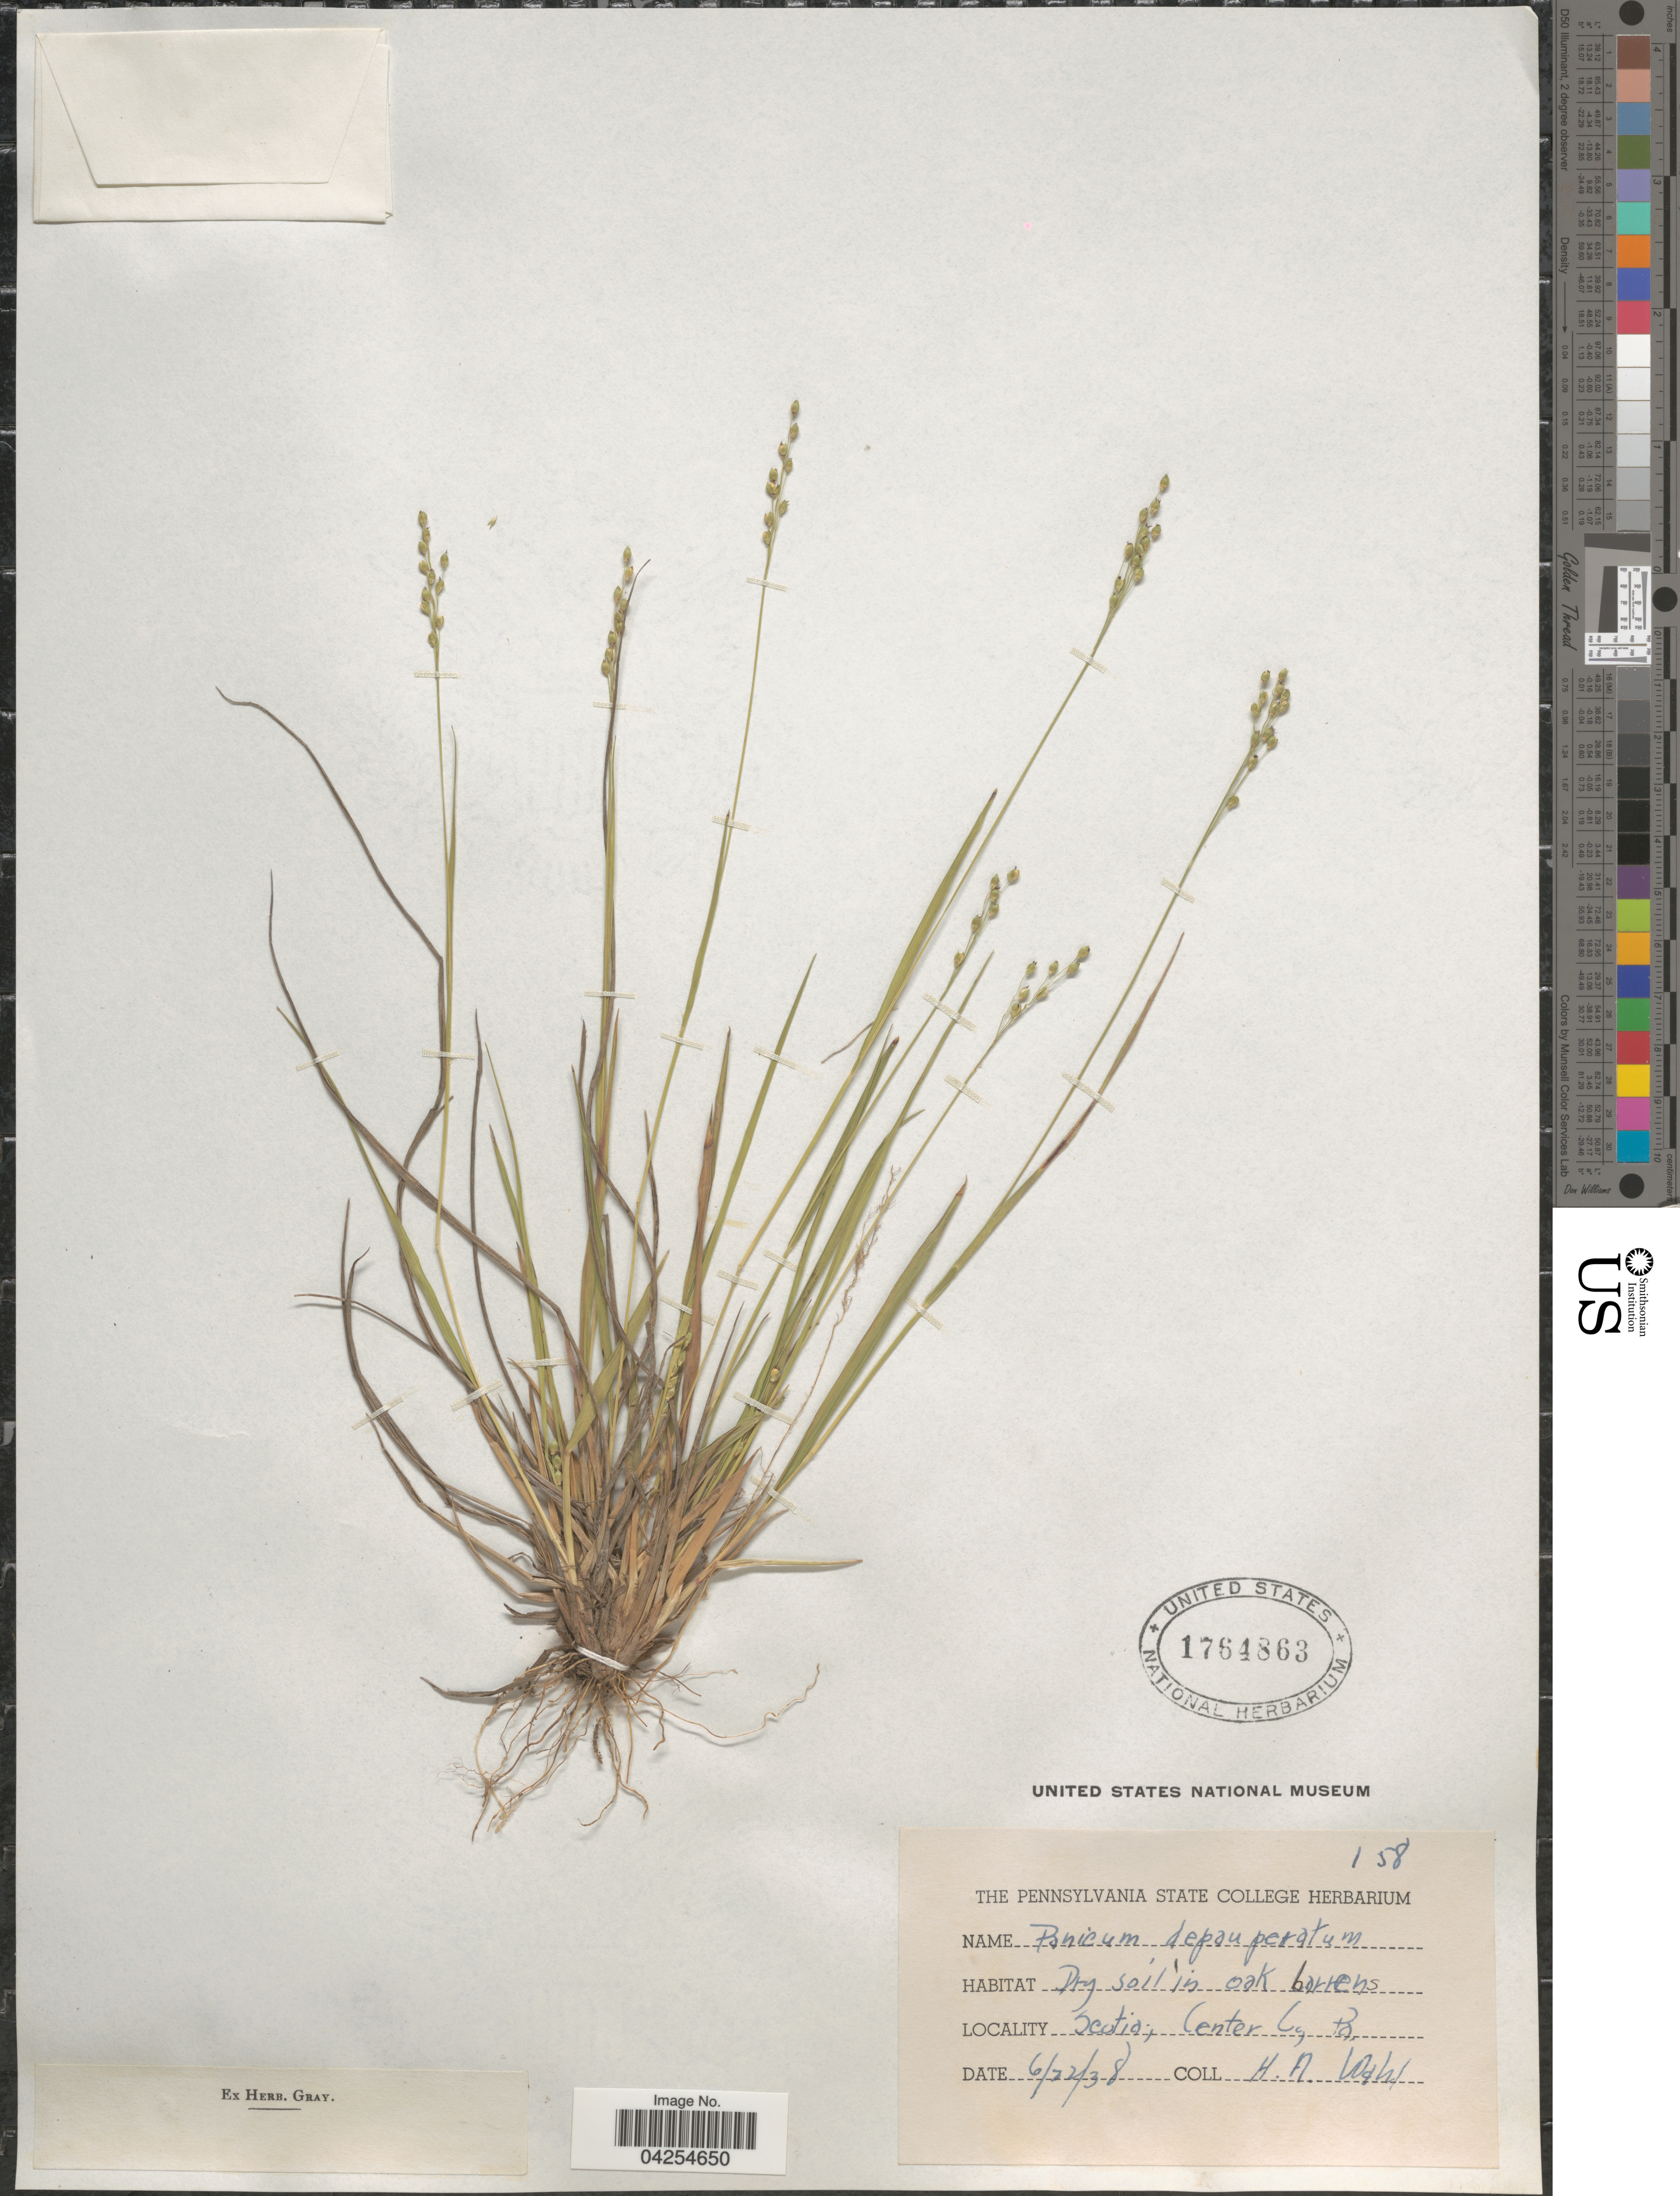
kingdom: Plantae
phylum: Tracheophyta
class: Liliopsida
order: Poales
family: Poaceae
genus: Dichanthelium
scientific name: Dichanthelium depauperatum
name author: (Muhl.) Gould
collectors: H. A. Wahl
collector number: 158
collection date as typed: Transcribed d/m/y: 22/6/38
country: United States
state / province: Pennsylvania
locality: Scotia, Center Co.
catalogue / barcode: US 1764863